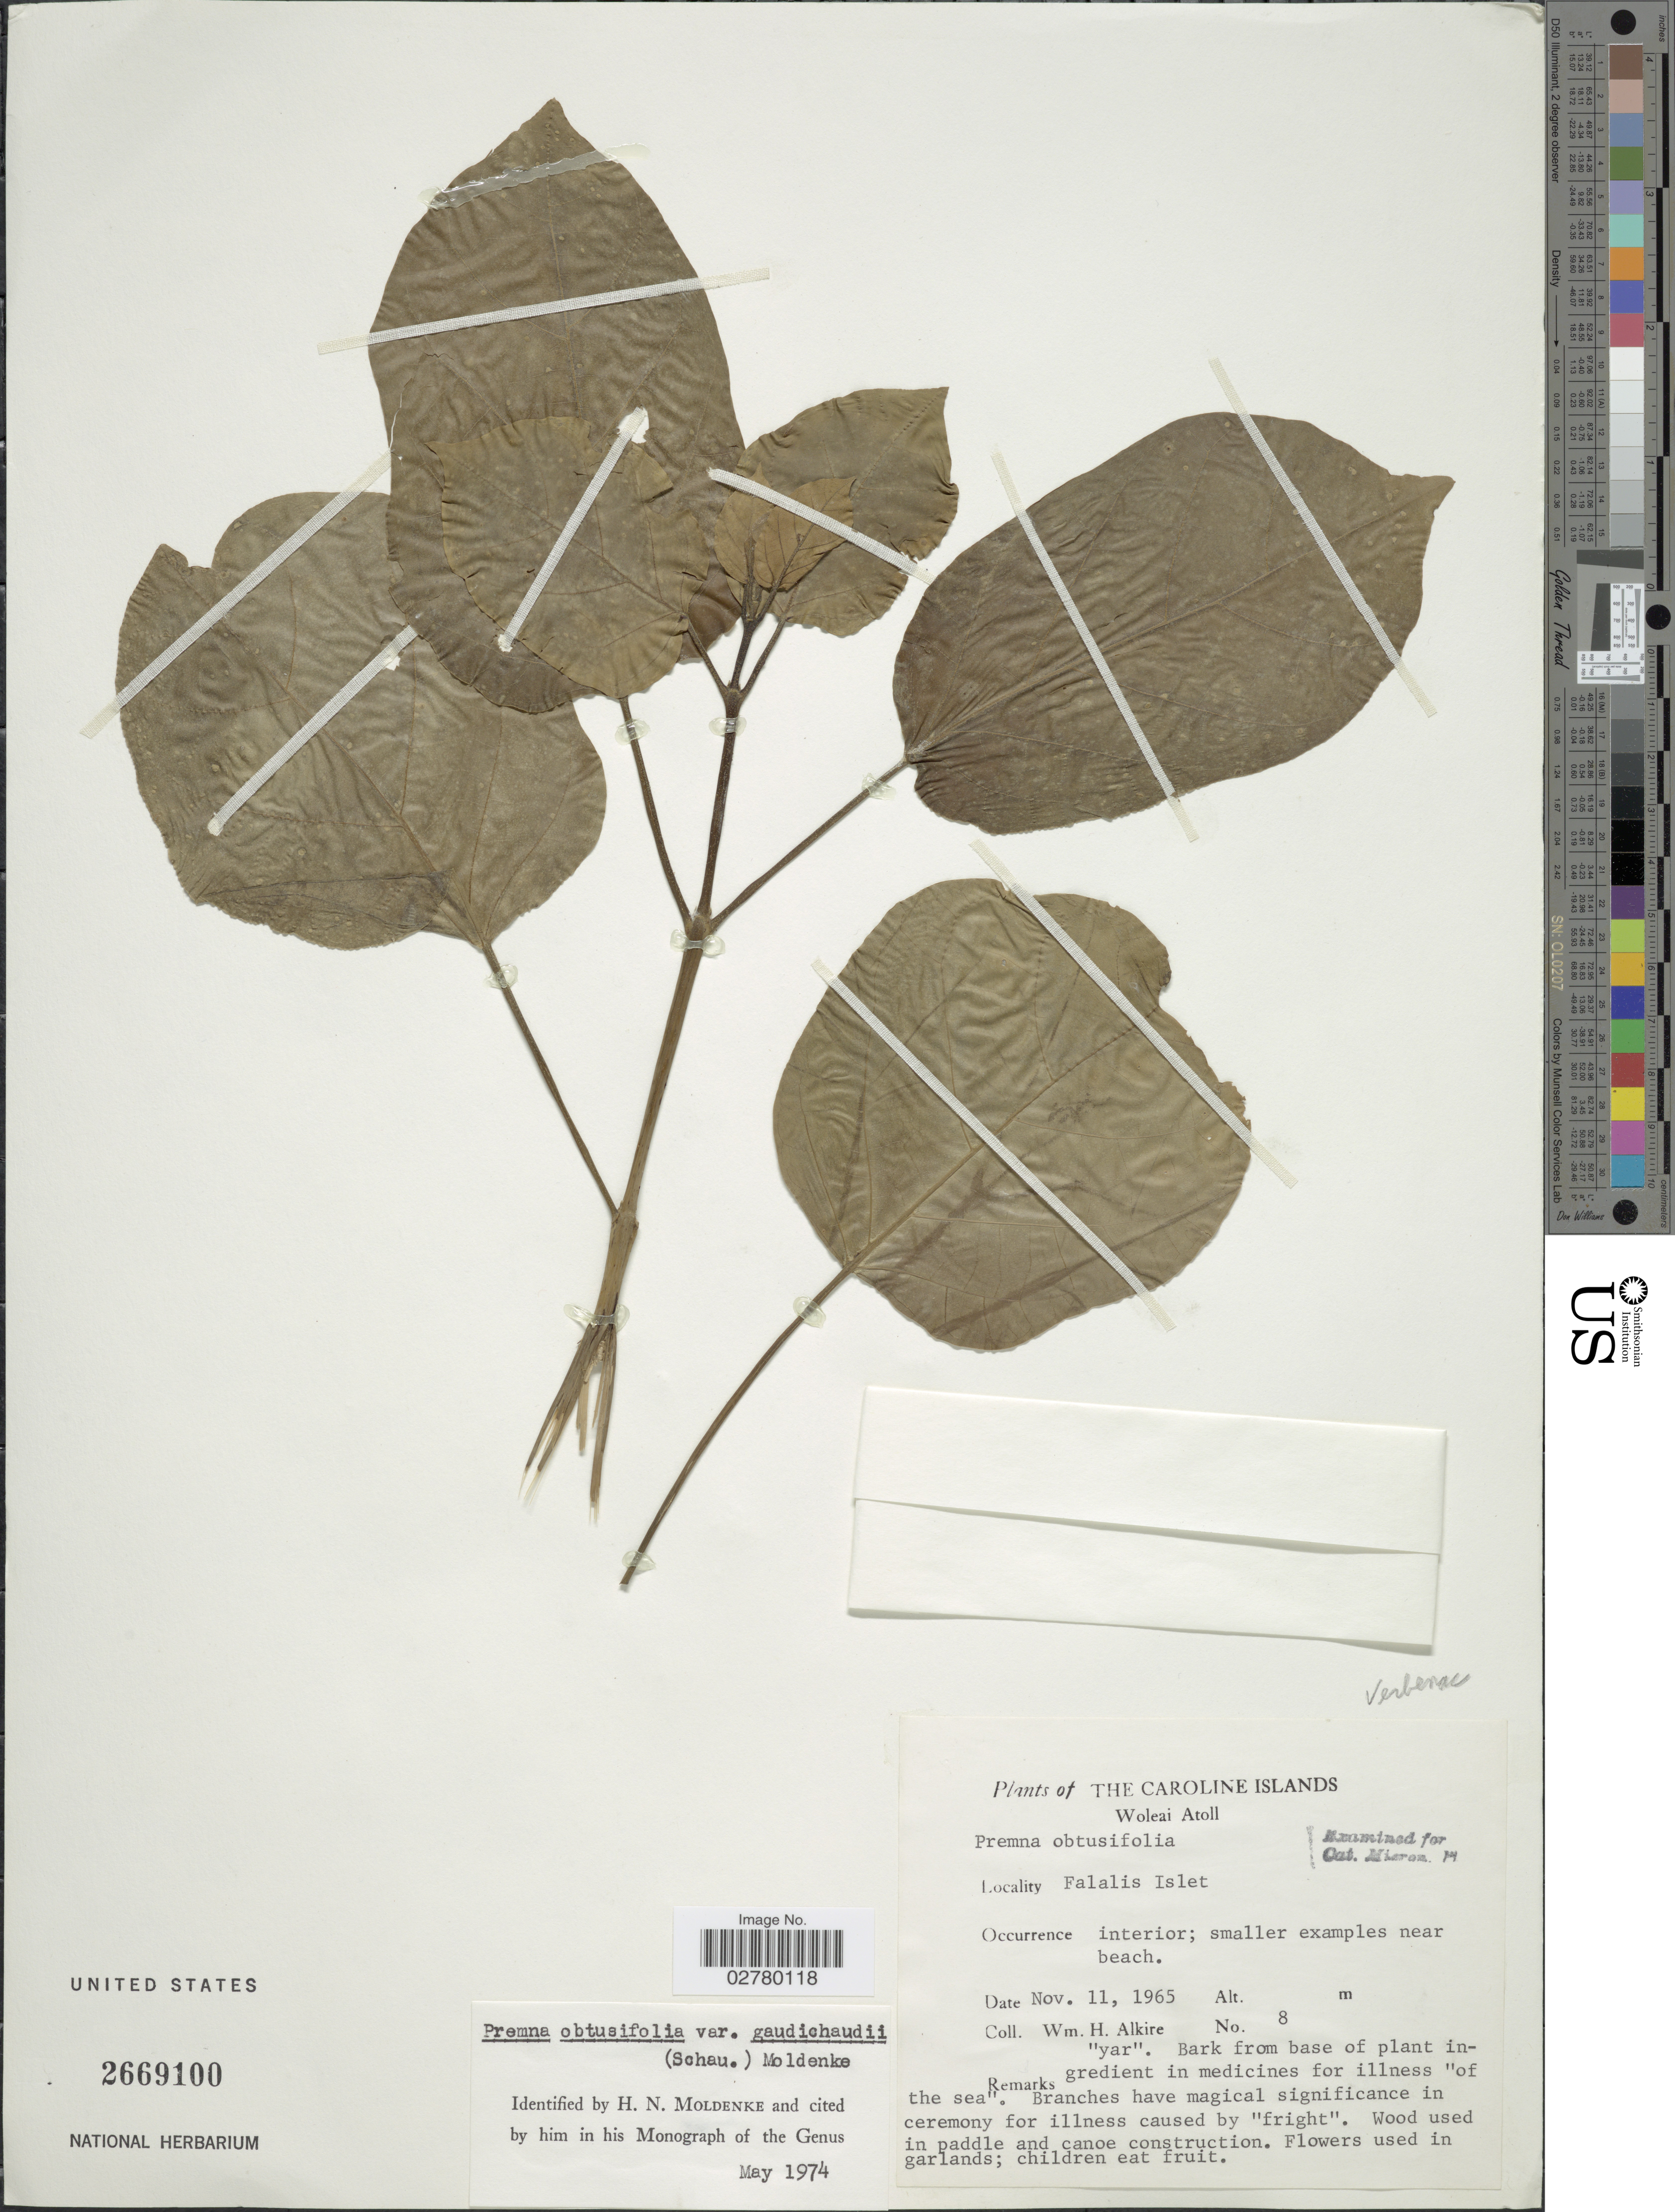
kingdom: Plantae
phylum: Tracheophyta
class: Magnoliopsida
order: Lamiales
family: Lamiaceae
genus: Premna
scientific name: Premna obtusifolia var. gaudichaudii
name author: (Schauer) Moldenke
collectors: W. Alkire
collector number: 8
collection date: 1965-11-11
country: Micronesia, Federated States of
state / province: Yap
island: Woleai Atoll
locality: Caroline Islands. Woleai Atoll. Falalis Islet.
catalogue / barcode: US 2669100